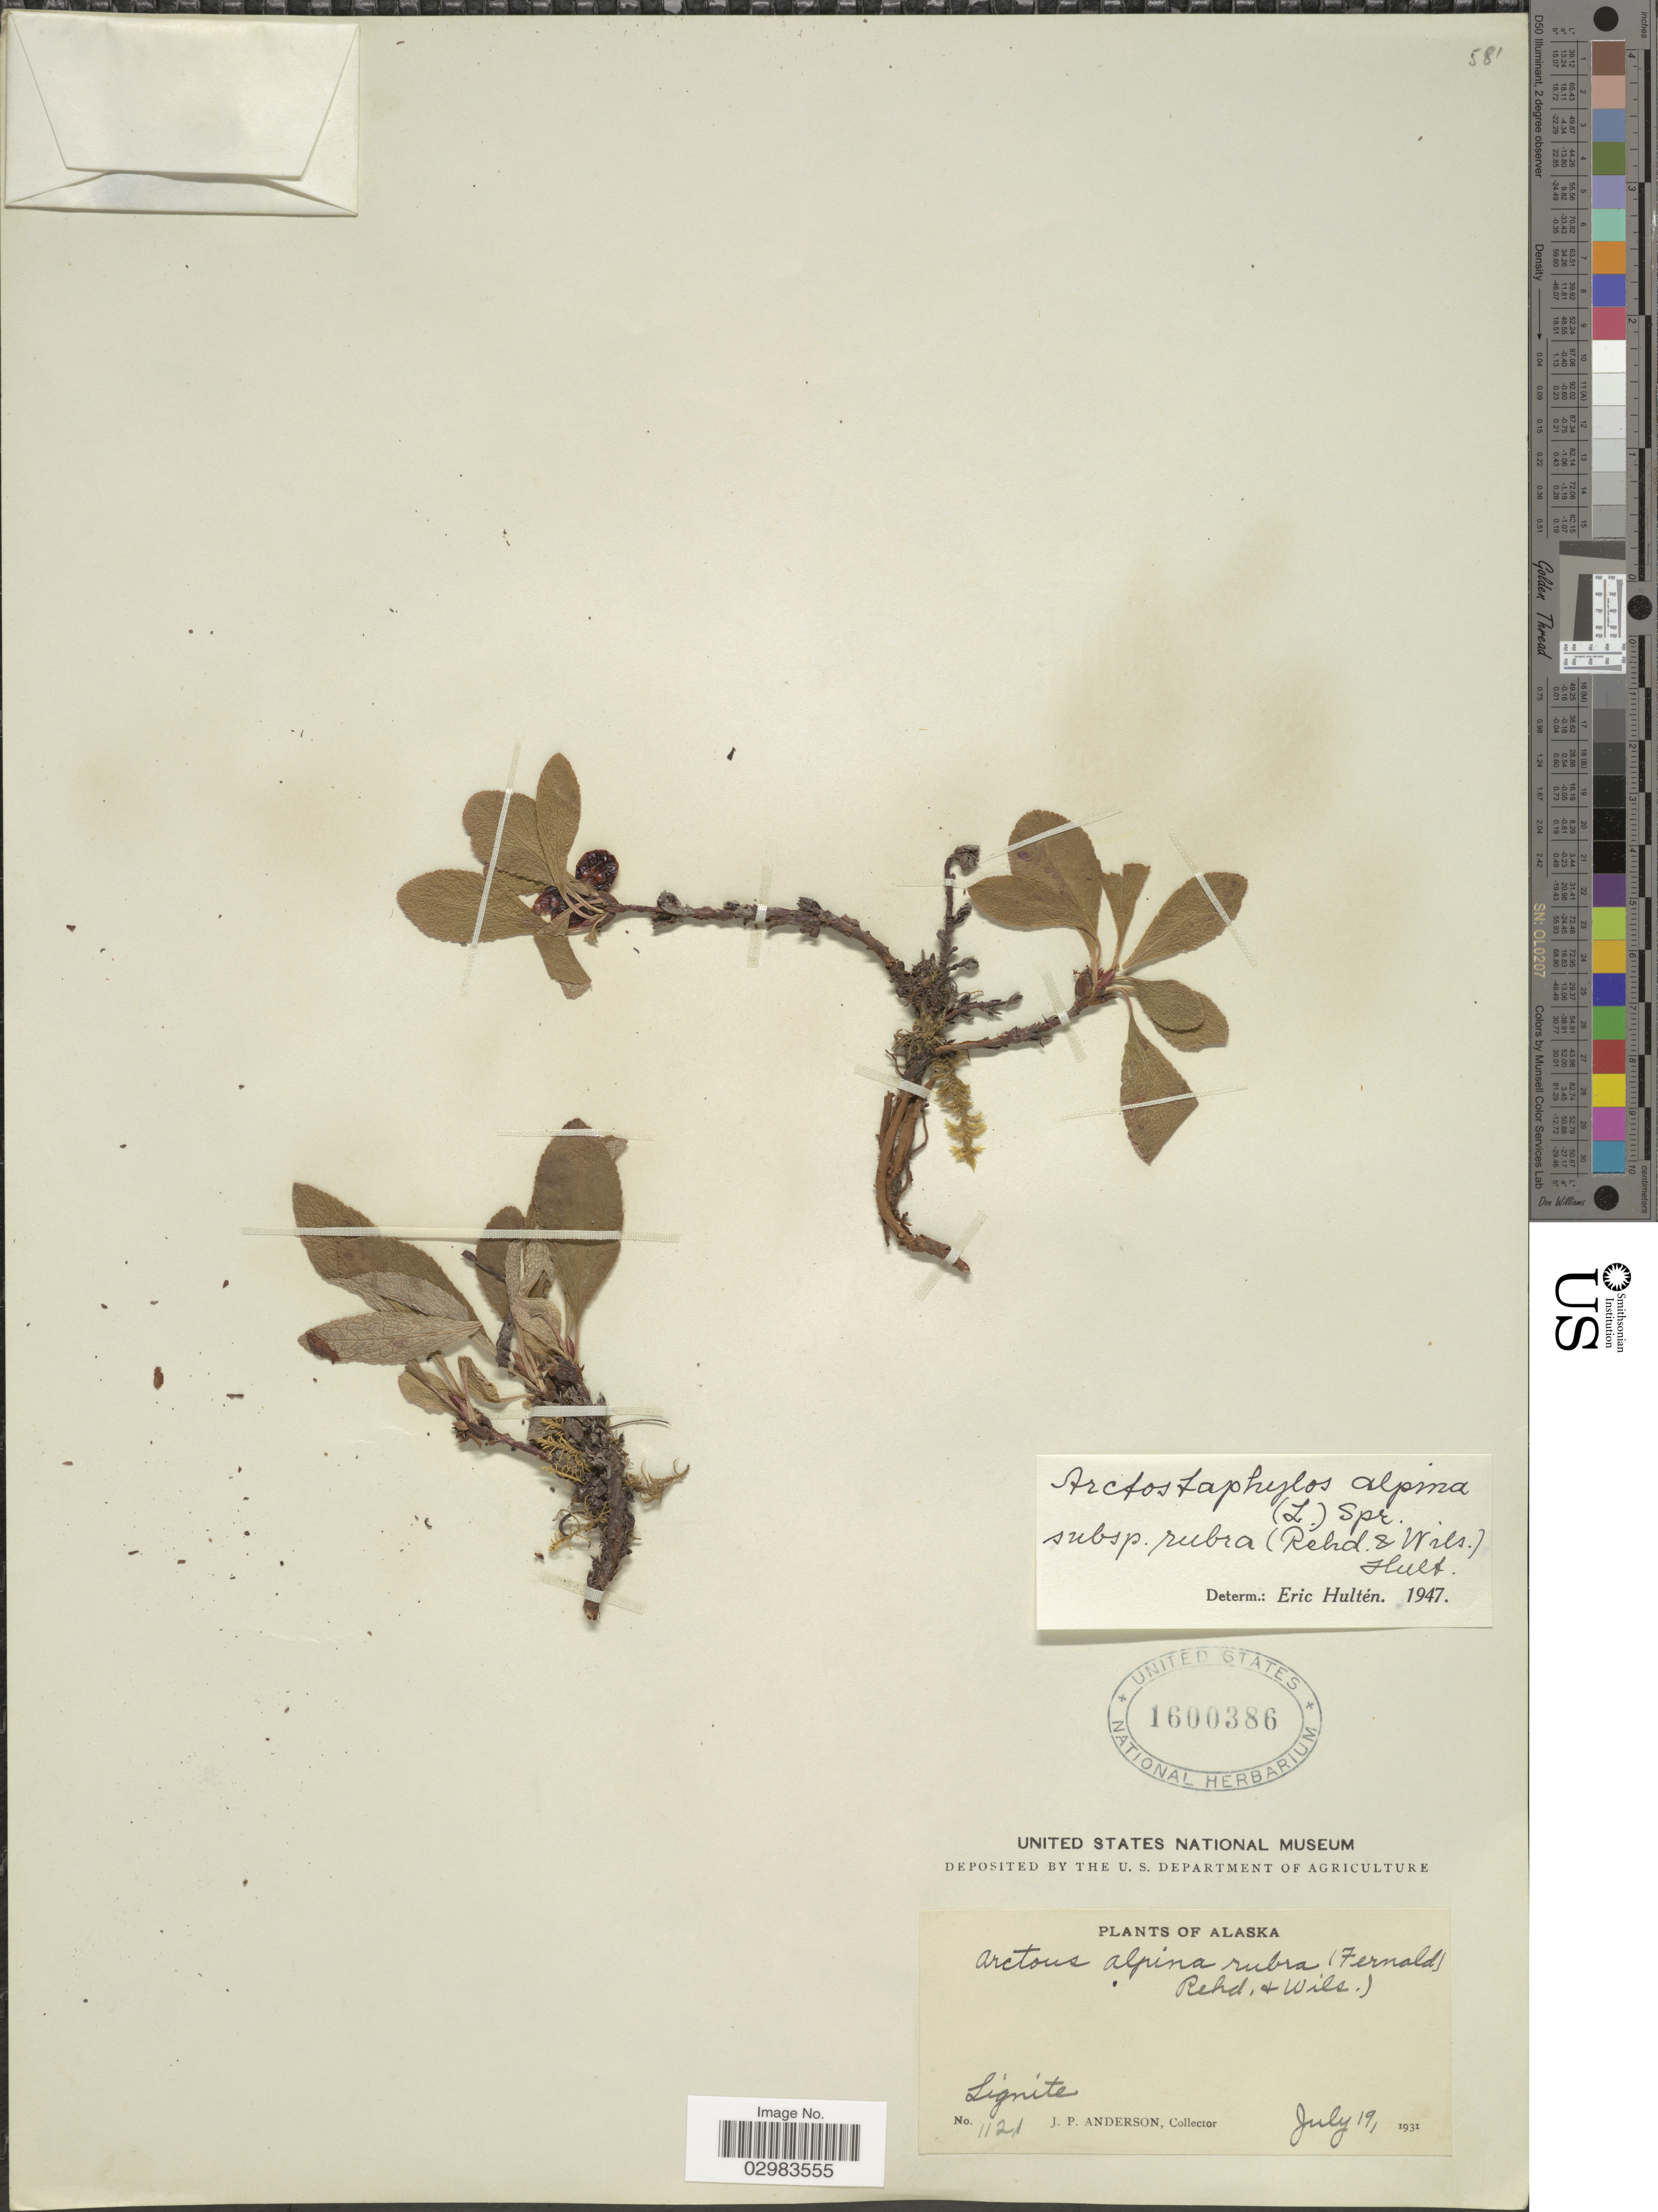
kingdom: Plantae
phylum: Tracheophyta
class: Magnoliopsida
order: Ericales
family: Ericaceae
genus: Arctostaphylos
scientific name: Arctostaphylos alpina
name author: (L.) Spreng.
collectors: J. P. Anderson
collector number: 1121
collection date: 1931-07-19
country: United States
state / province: Alaska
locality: Lignite.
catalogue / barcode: US 1600386